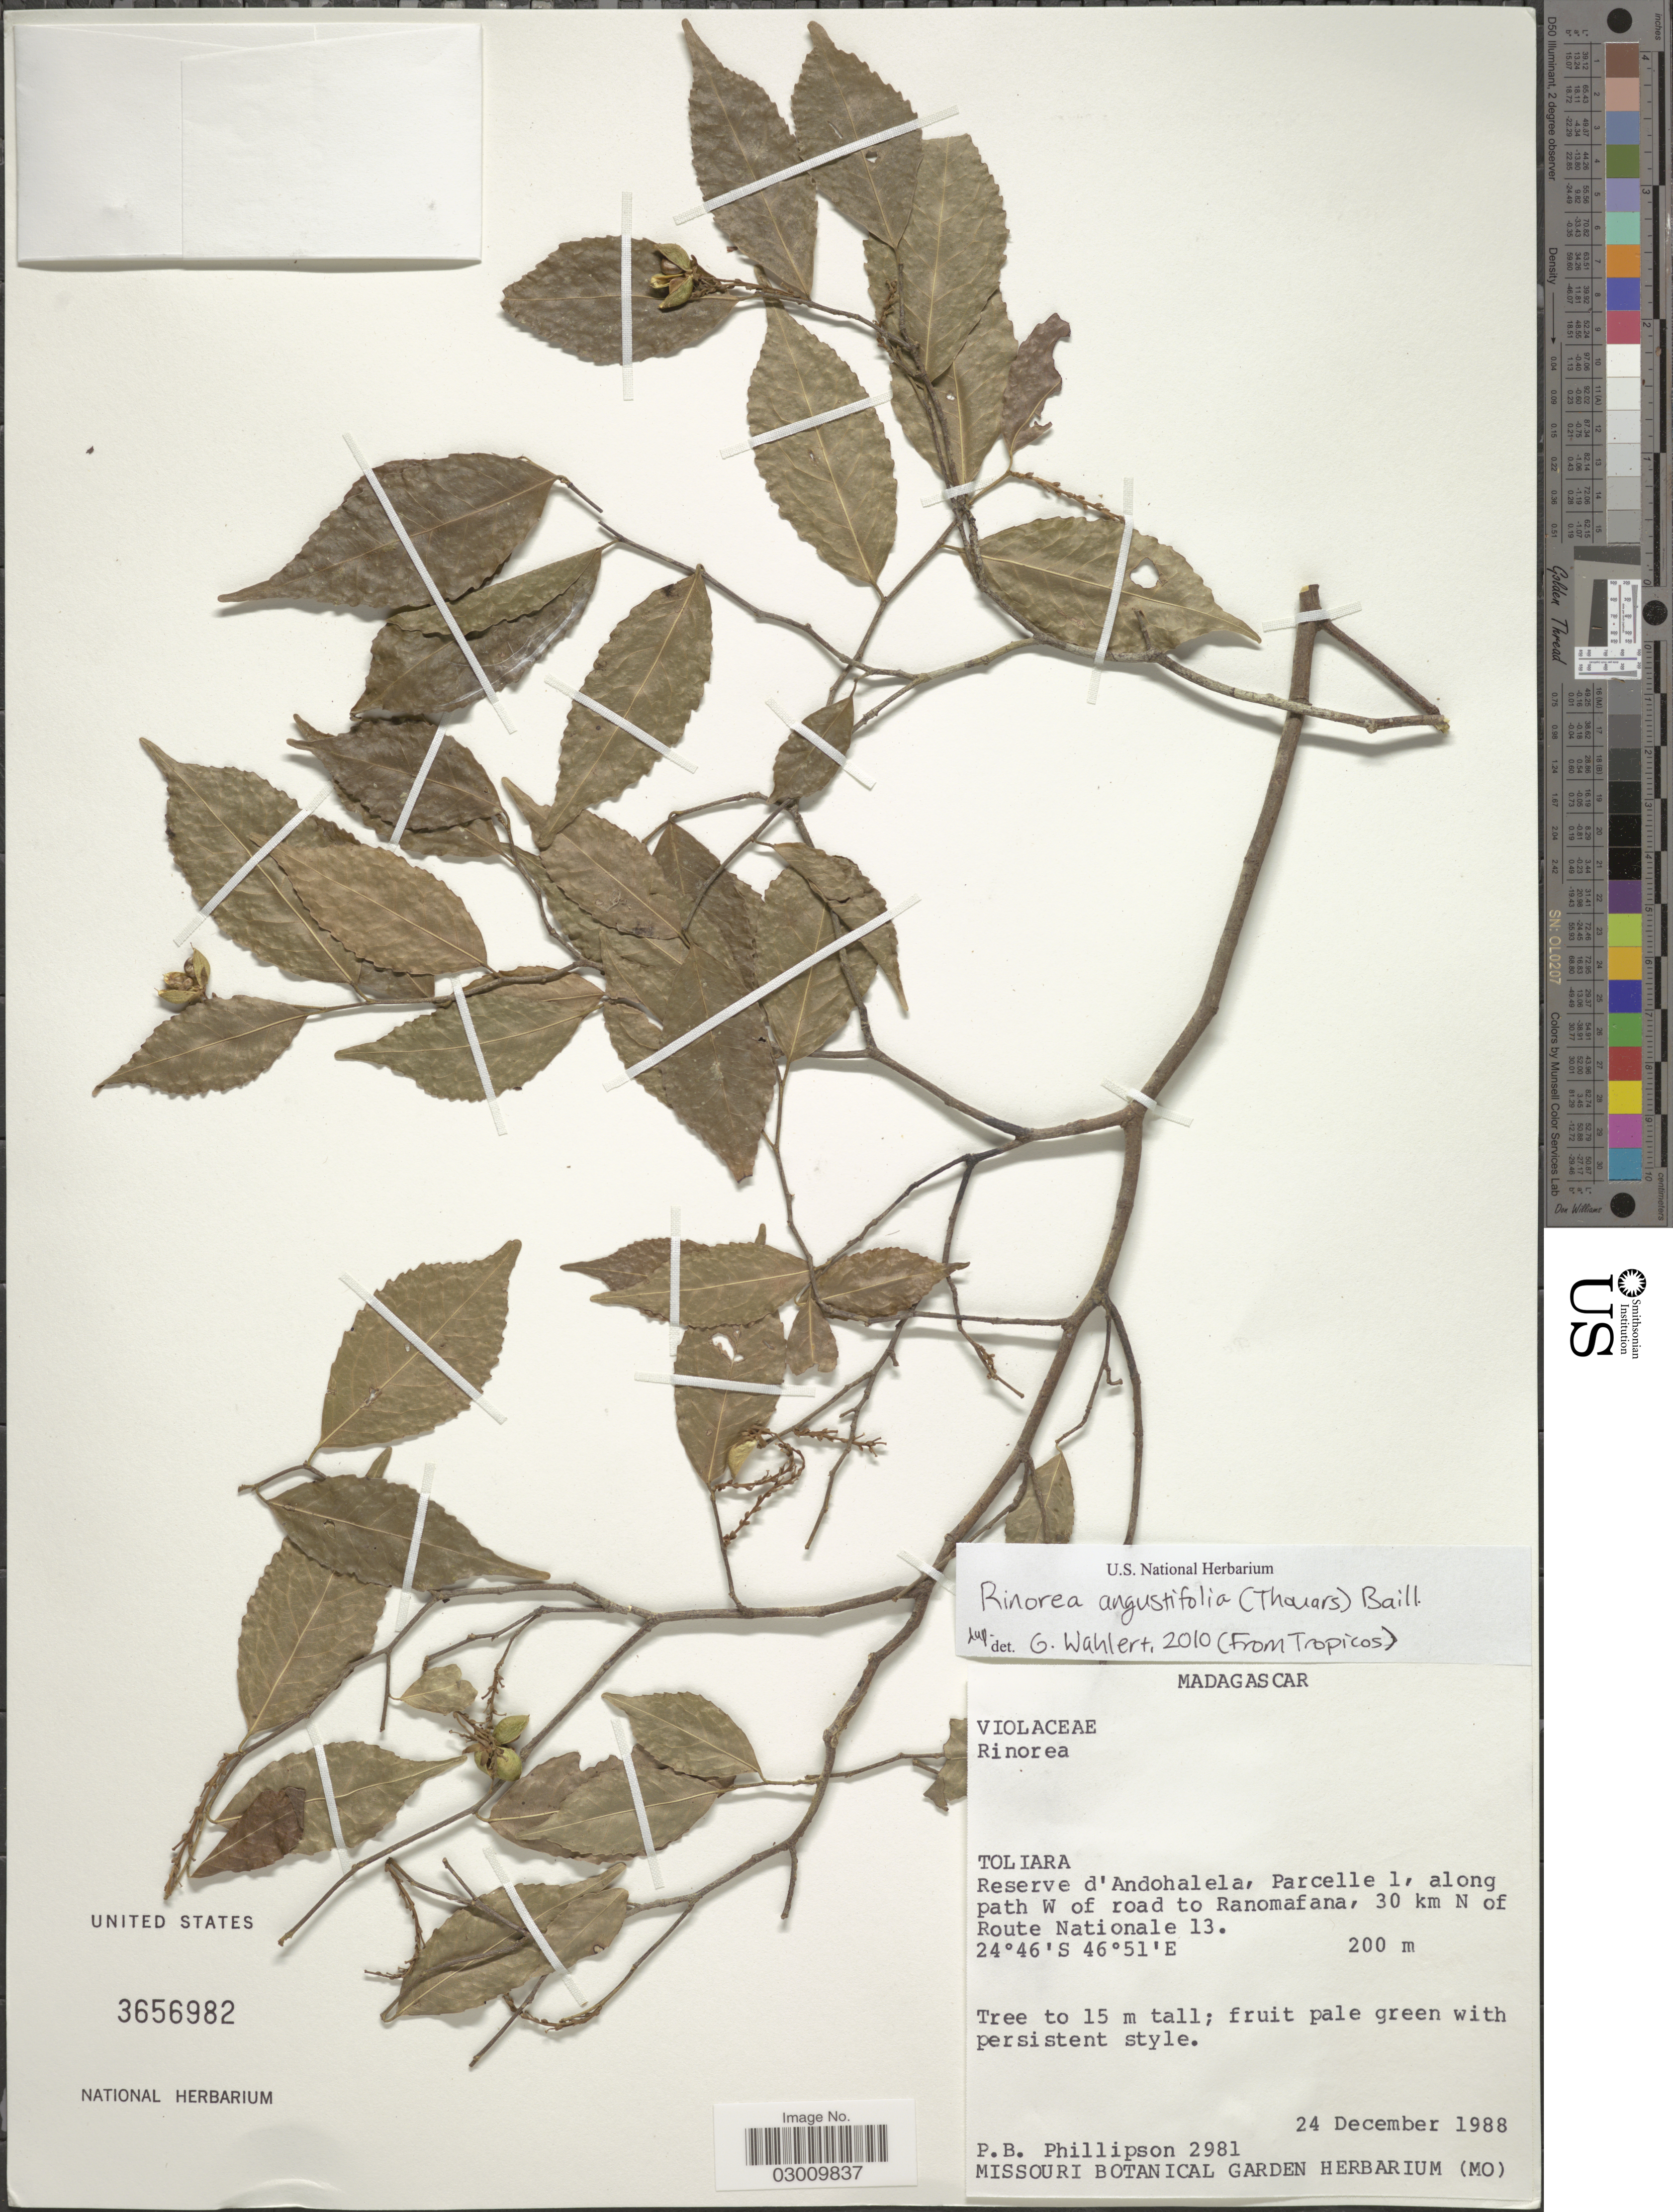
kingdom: Plantae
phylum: Tracheophyta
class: Magnoliopsida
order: Malpighiales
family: Violaceae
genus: Rinorea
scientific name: Rinorea angustifolia subsp. ardisiiflora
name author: (Welw. ex Oliv.) Grey-Wilson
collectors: P. B. Phillipson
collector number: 2981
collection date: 1988-12-24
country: Madagascar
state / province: Anosy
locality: Reserve d'Andohalela, Parcelle 1, along path W of road to Ranomafana, 30 km N of Route Nationale 13.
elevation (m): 200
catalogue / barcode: US 3656982